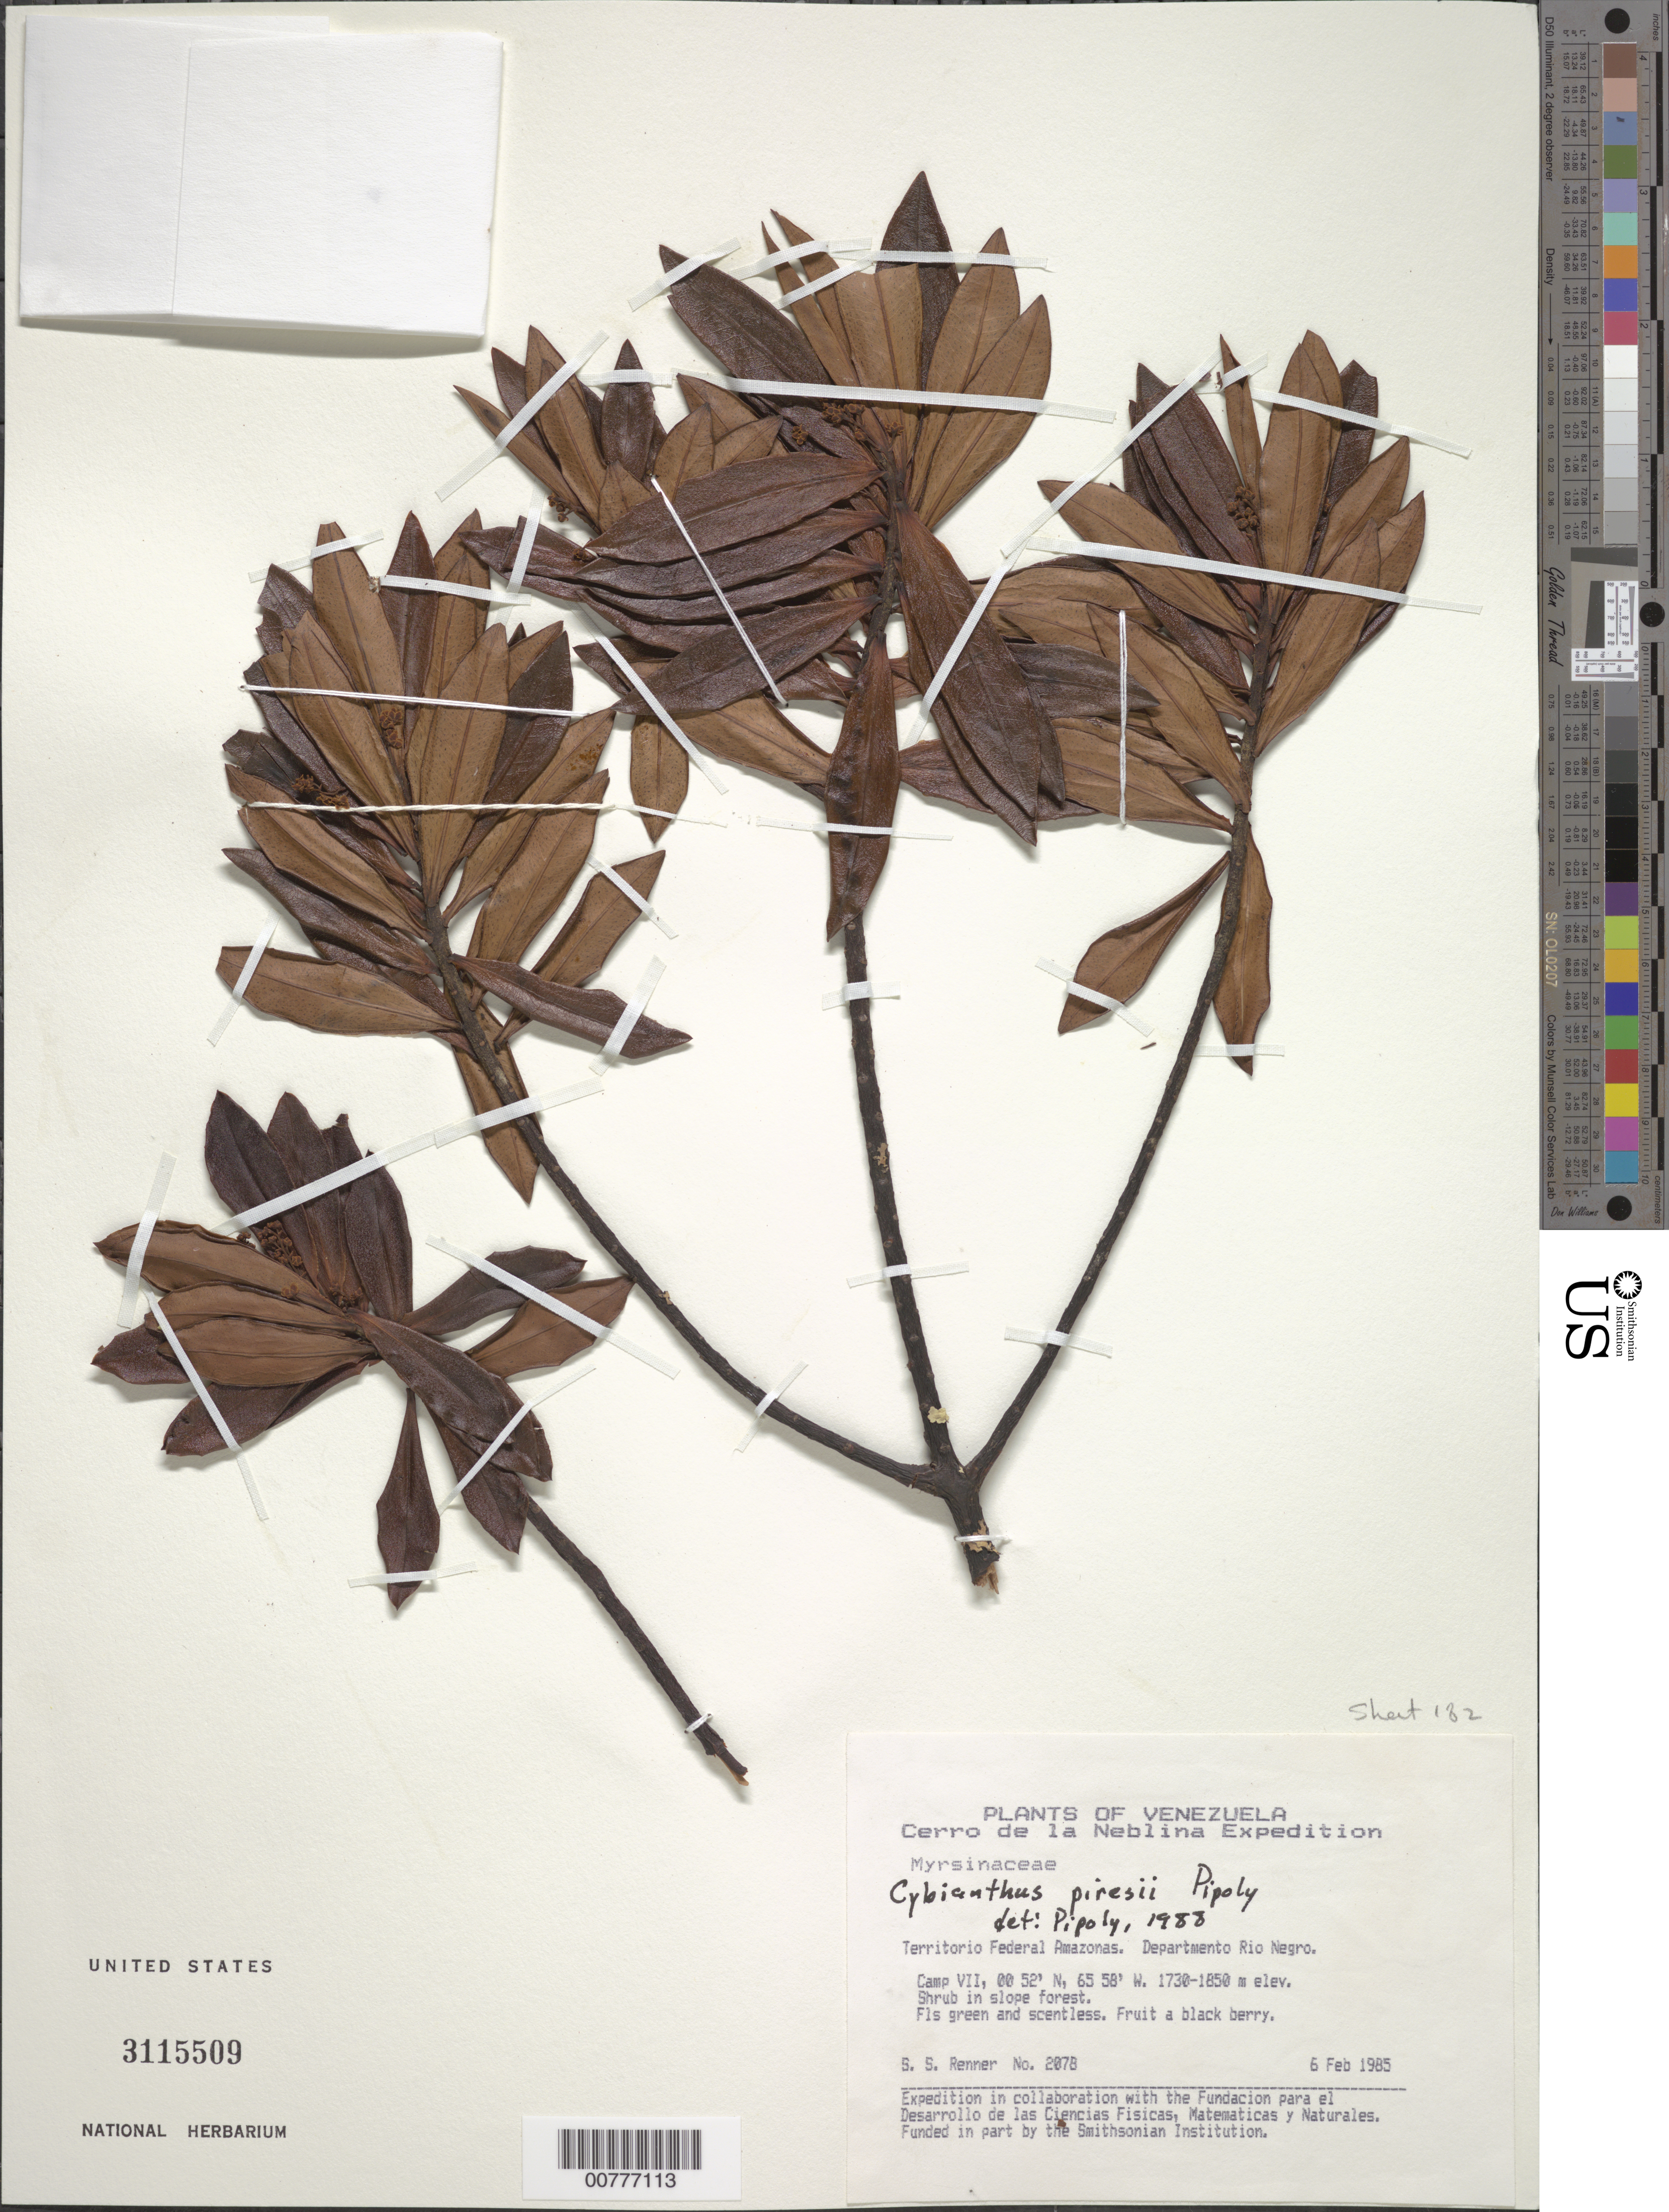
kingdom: Plantae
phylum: Tracheophyta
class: Magnoliopsida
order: Ericales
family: Primulaceae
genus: Cybianthus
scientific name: Cybianthus piresii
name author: Pipoly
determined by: Pipoly, J. J., III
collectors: S. S. Renner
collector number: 2078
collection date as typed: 6-Feb-85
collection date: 1985-02-06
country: Venezuela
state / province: Amazonas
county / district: Río Negro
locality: Cerro de la Neblina, Camp VII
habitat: Slope forest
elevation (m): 1730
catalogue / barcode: US 3115509